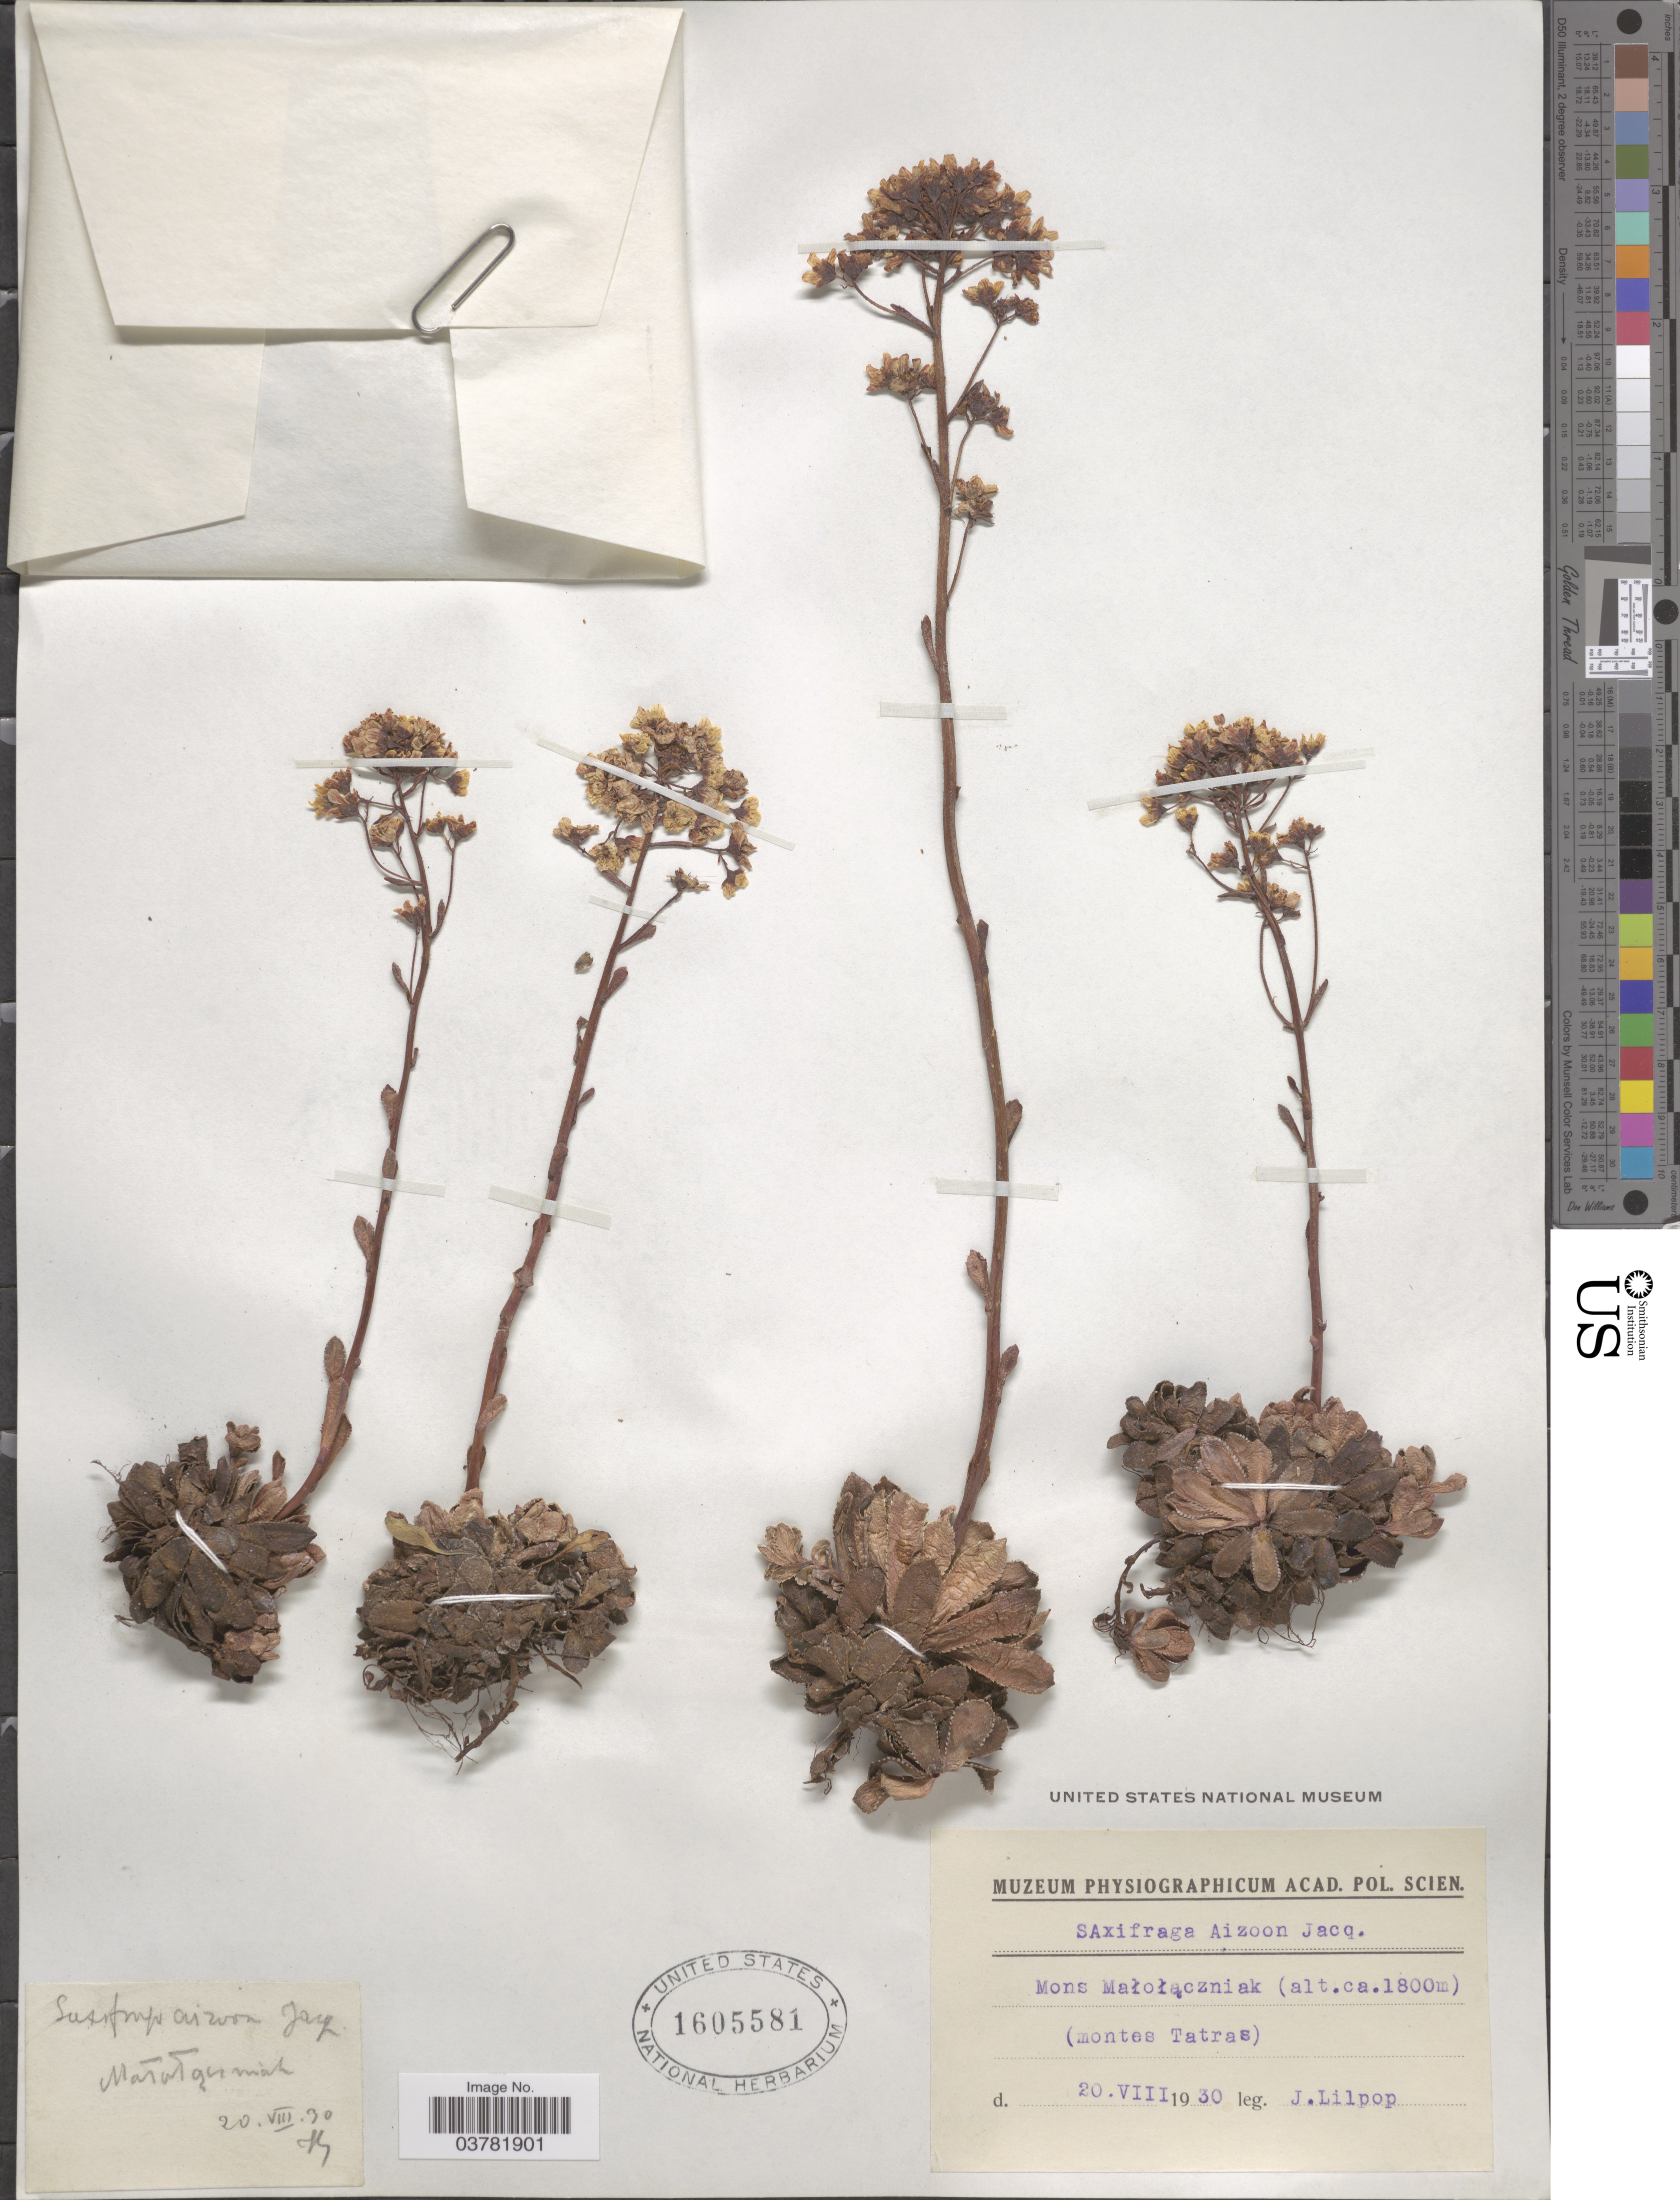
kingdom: Plantae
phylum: Tracheophyta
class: Magnoliopsida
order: Saxifragales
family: Saxifragaceae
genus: Saxifraga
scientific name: Saxifraga aizoon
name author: Jacq.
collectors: J. Lilpop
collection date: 1930-08-20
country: Poland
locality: Mont Małołączniak (montes Tatras).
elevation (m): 1800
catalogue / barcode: US 1605581